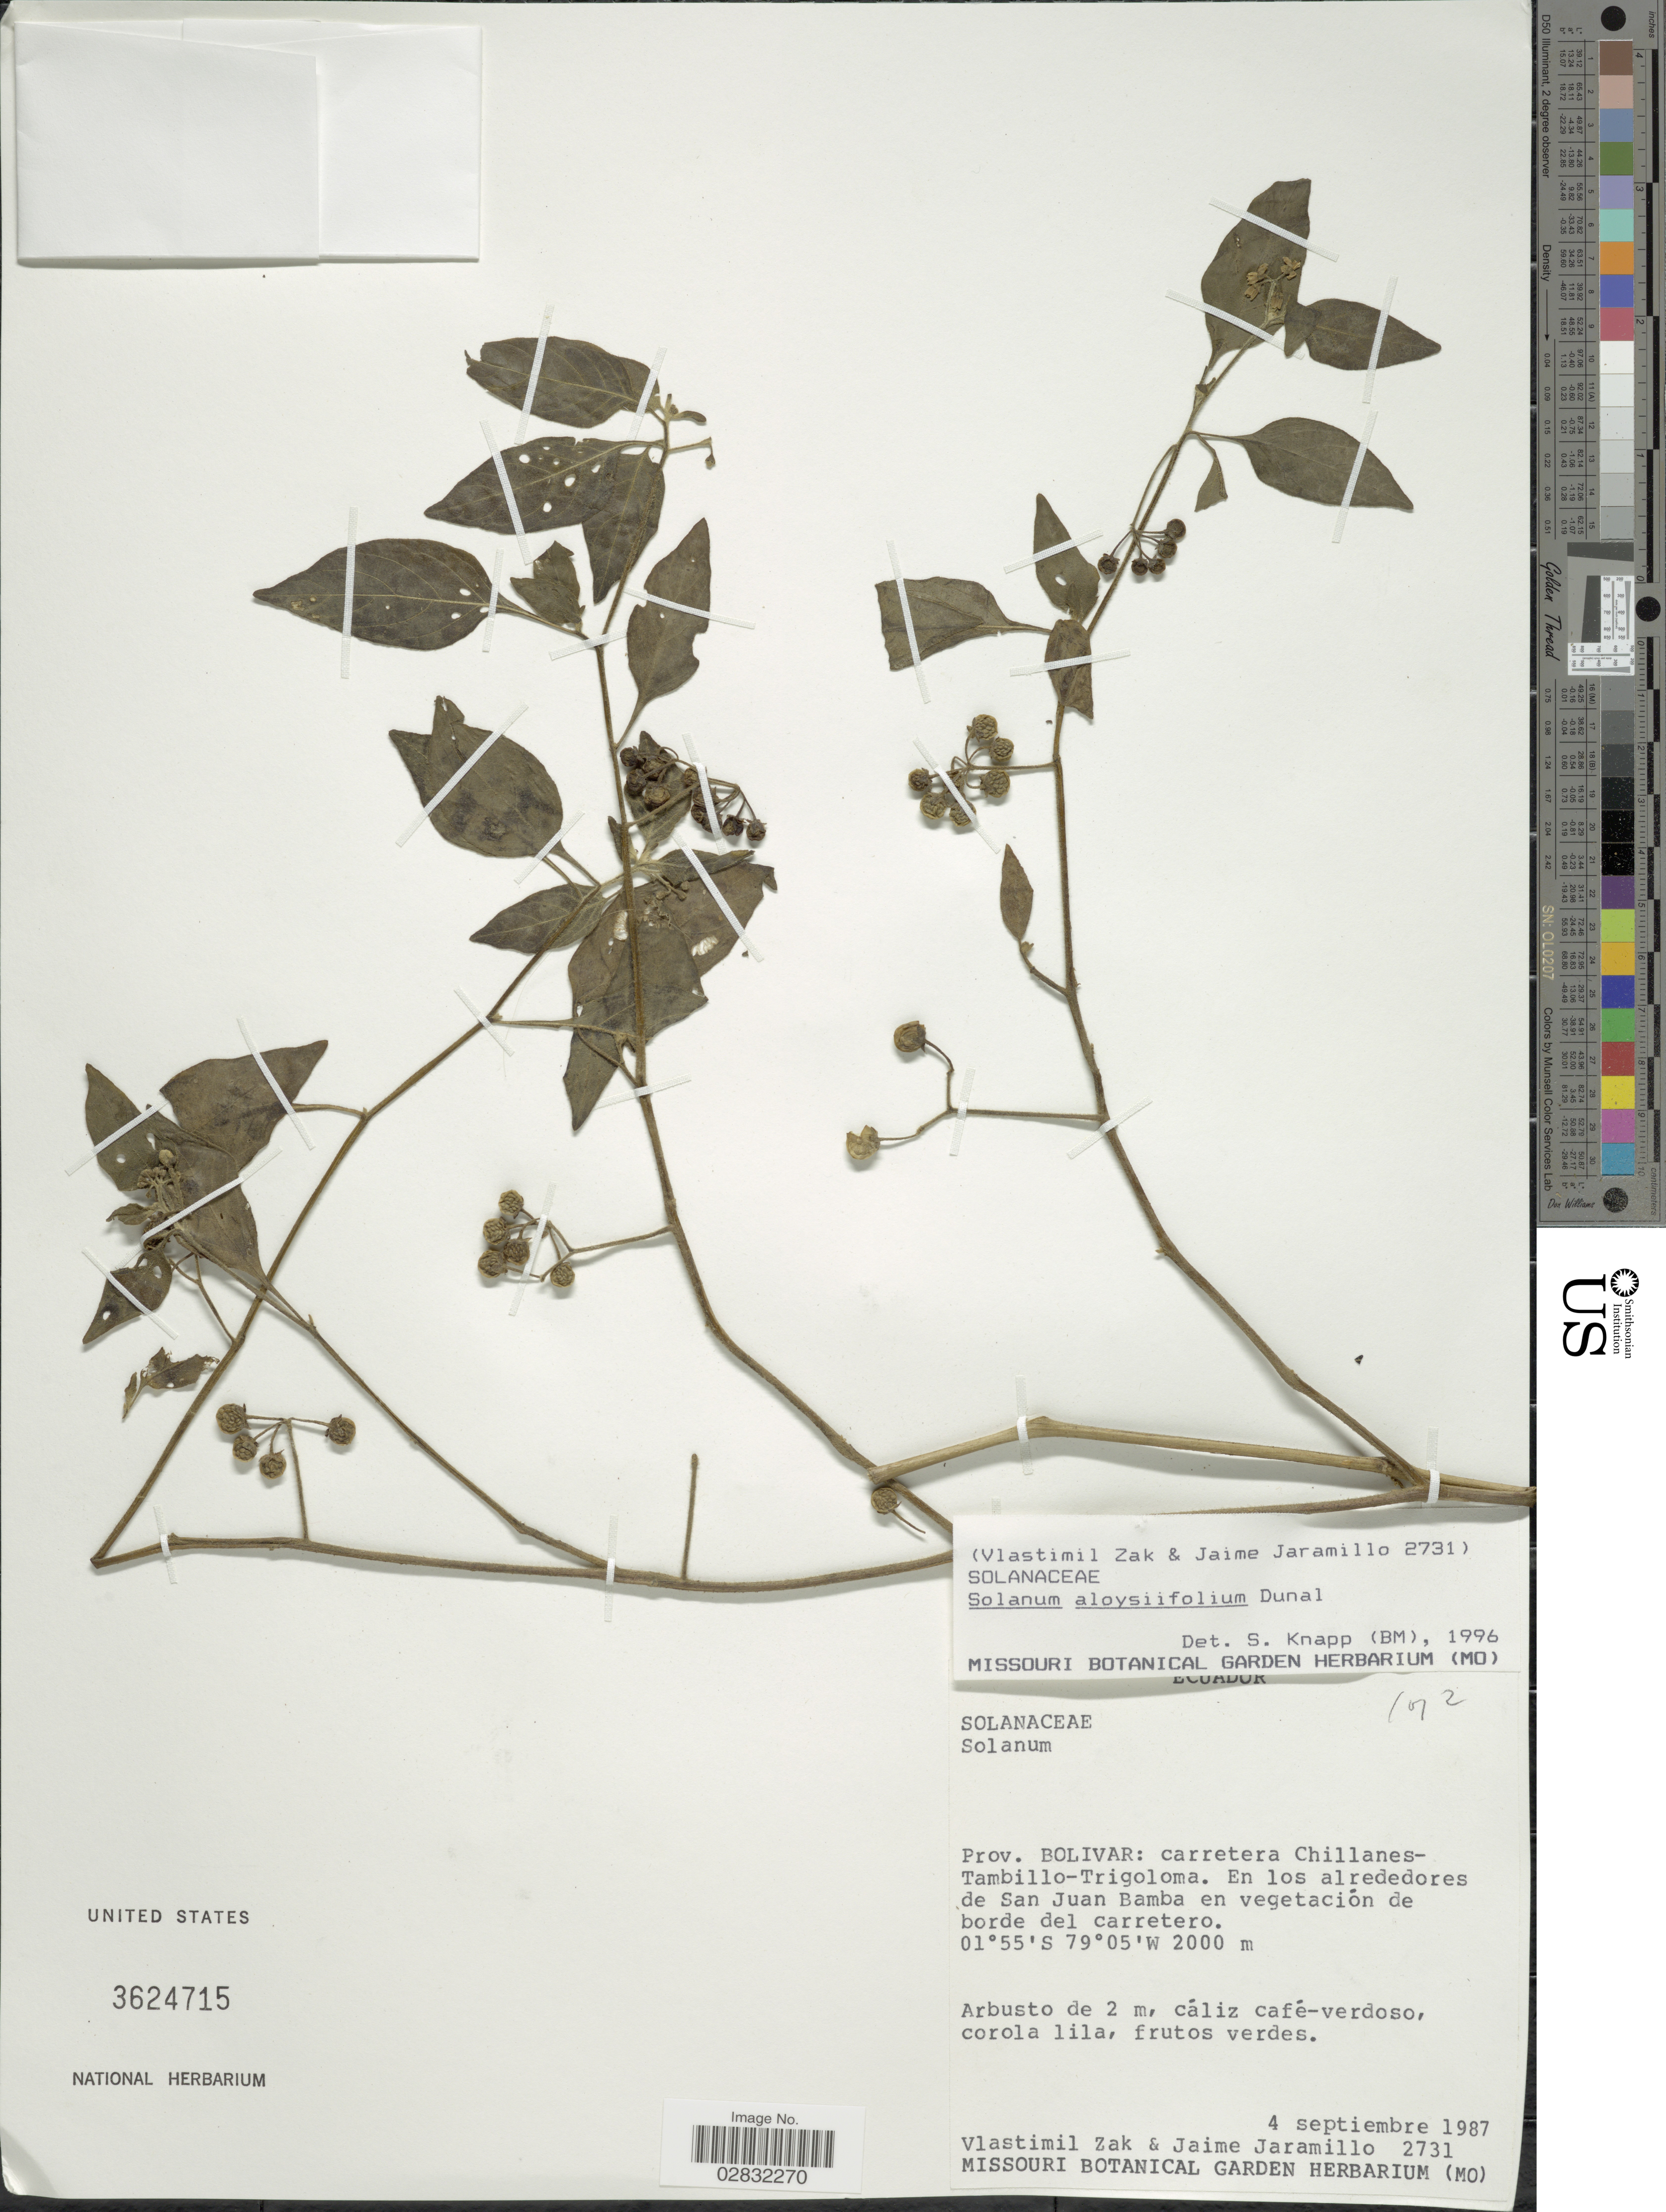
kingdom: Plantae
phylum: Tracheophyta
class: Magnoliopsida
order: Solanales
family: Solanaceae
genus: Solanum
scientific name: Solanum aloysiifolium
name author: Dunal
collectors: V. Zak & J. Jaramillo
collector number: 2731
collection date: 1987-09-04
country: Ecuador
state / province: Bolívar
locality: Prov. Bolivar: carretera Chillanes-Tambillo-Trigoloma, En los alrededores de San Juan Bamba en vegetación de borde del carretero.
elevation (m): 2000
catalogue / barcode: US 3624715